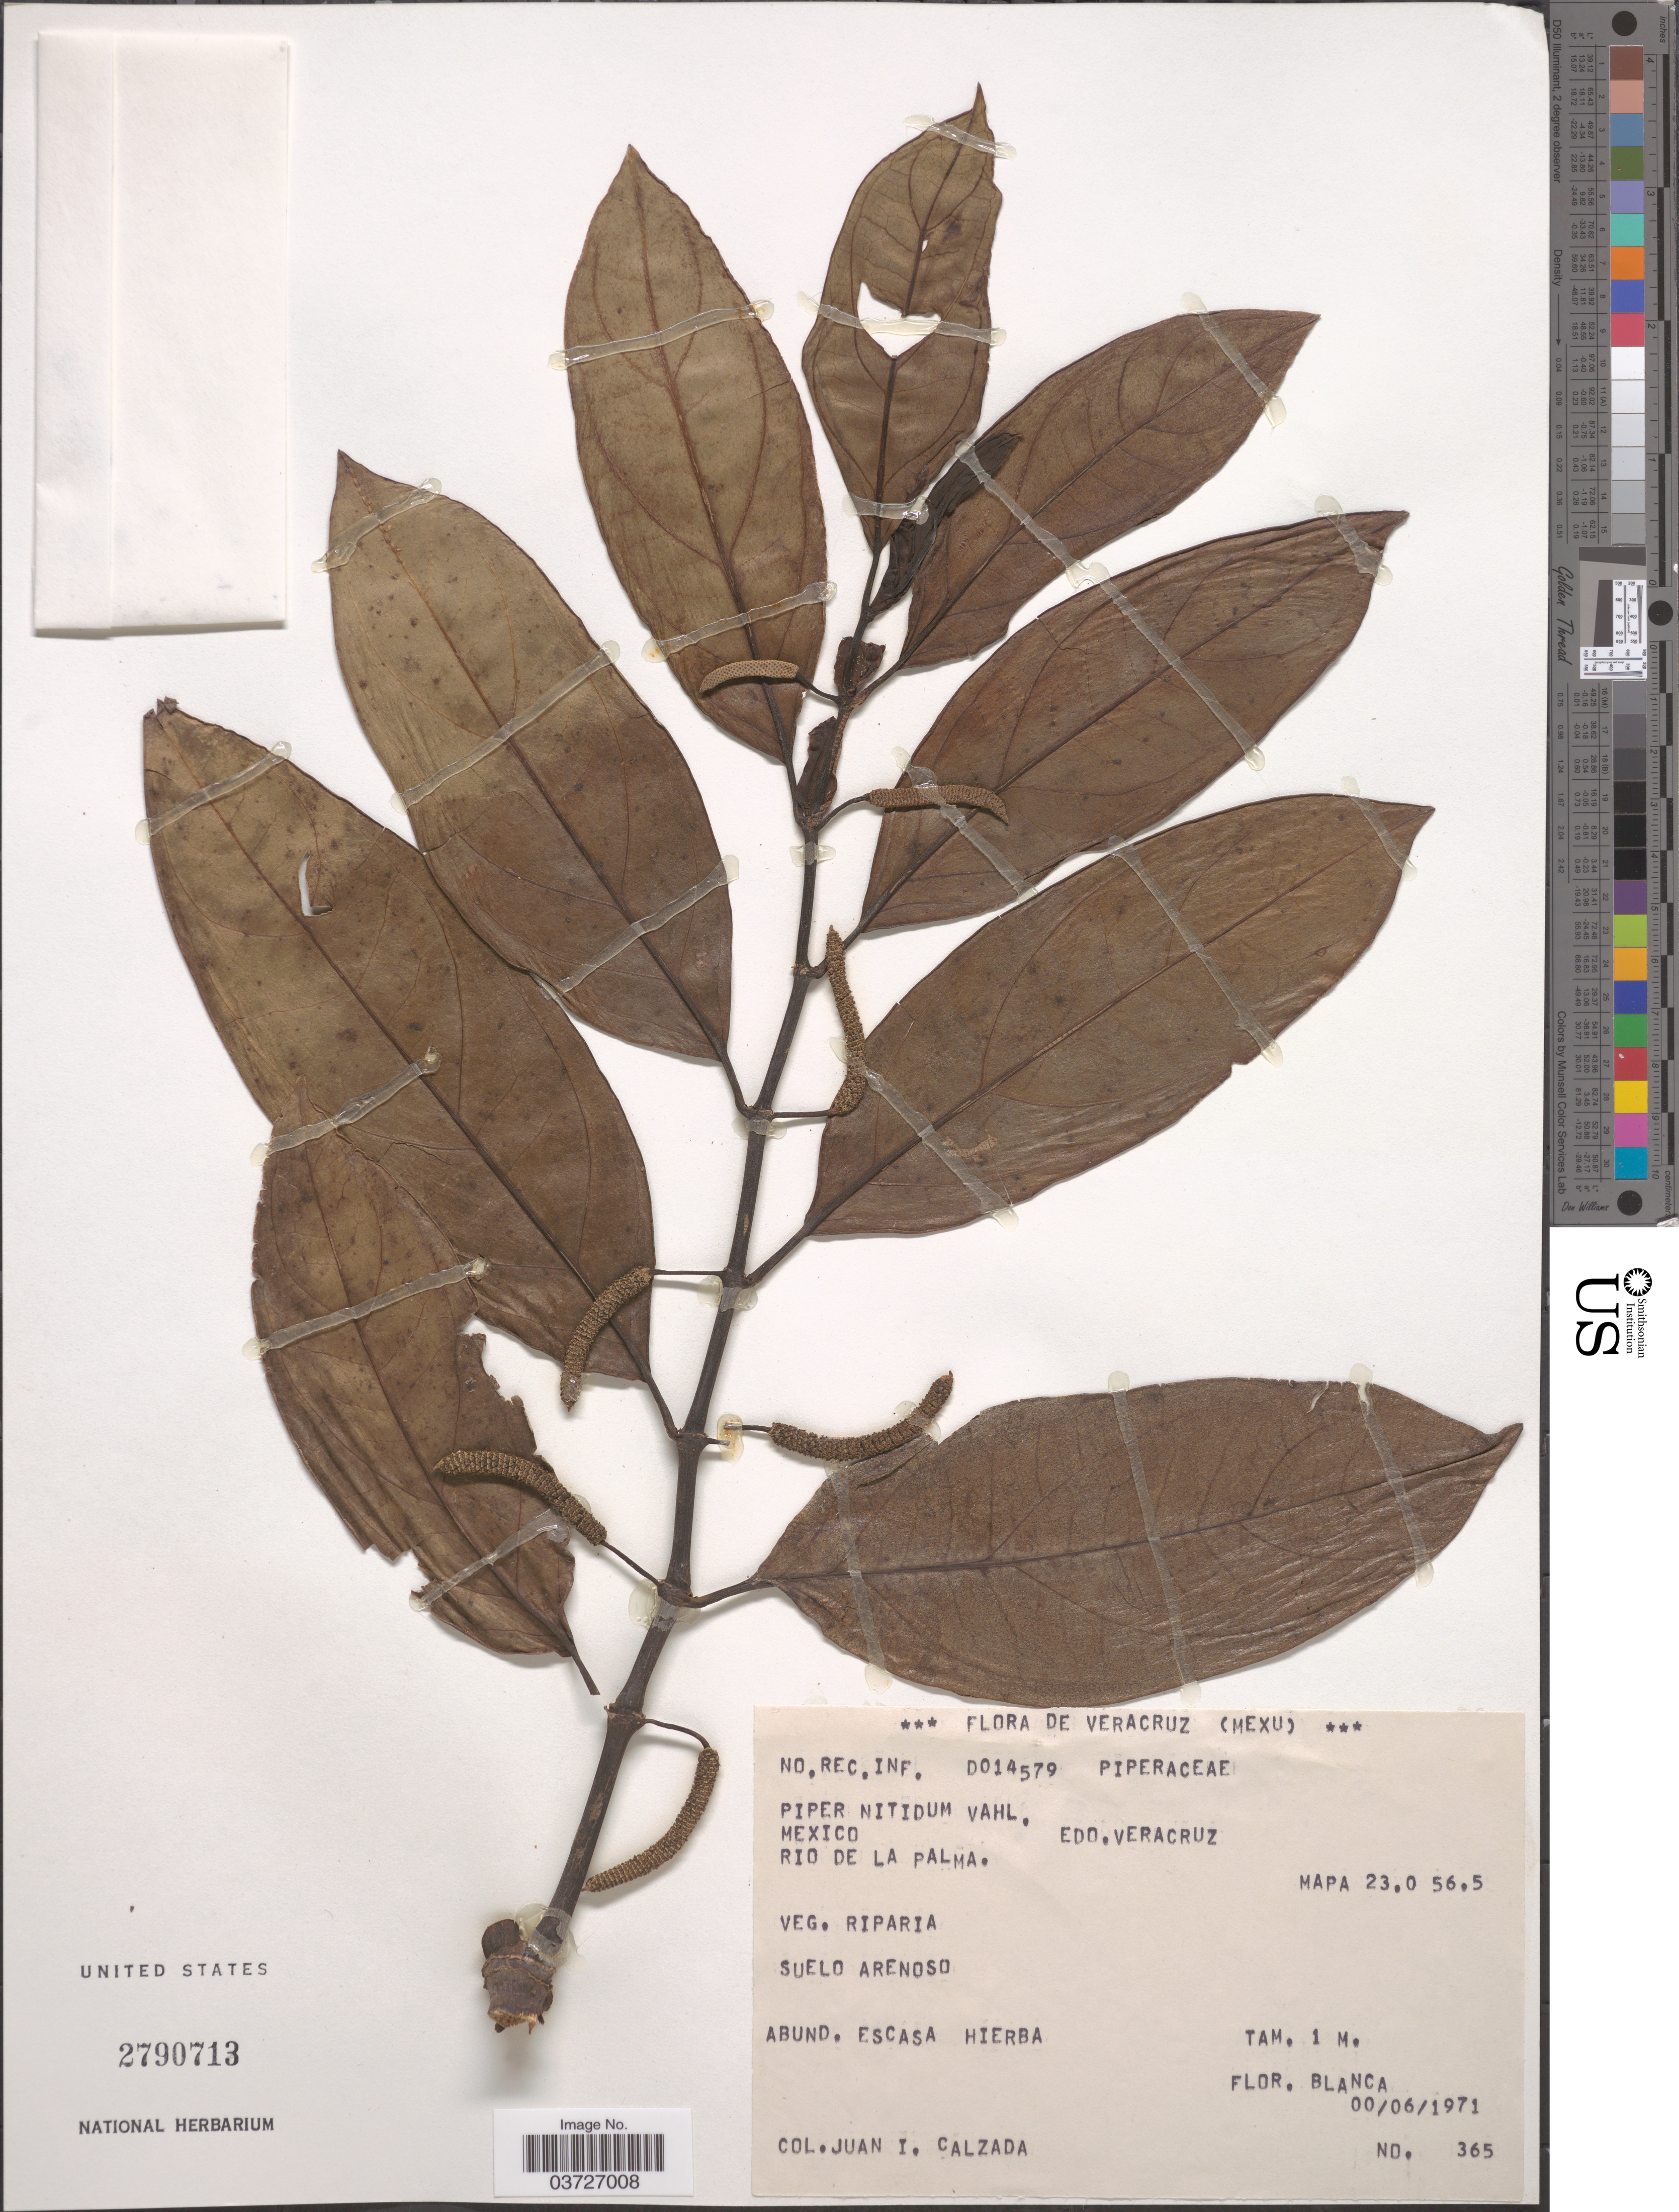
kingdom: Plantae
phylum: Tracheophyta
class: Magnoliopsida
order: Piperales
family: Piperaceae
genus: Piper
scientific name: Piper nitidum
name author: Vahl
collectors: J. I. Calzada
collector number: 365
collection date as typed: Transcribed d/m/y: 0/6/1971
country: Mexico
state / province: Veracruz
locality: Edo. Veracruz. Rio de la Palma. MAPA 23.0 56.5.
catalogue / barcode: US 2790713